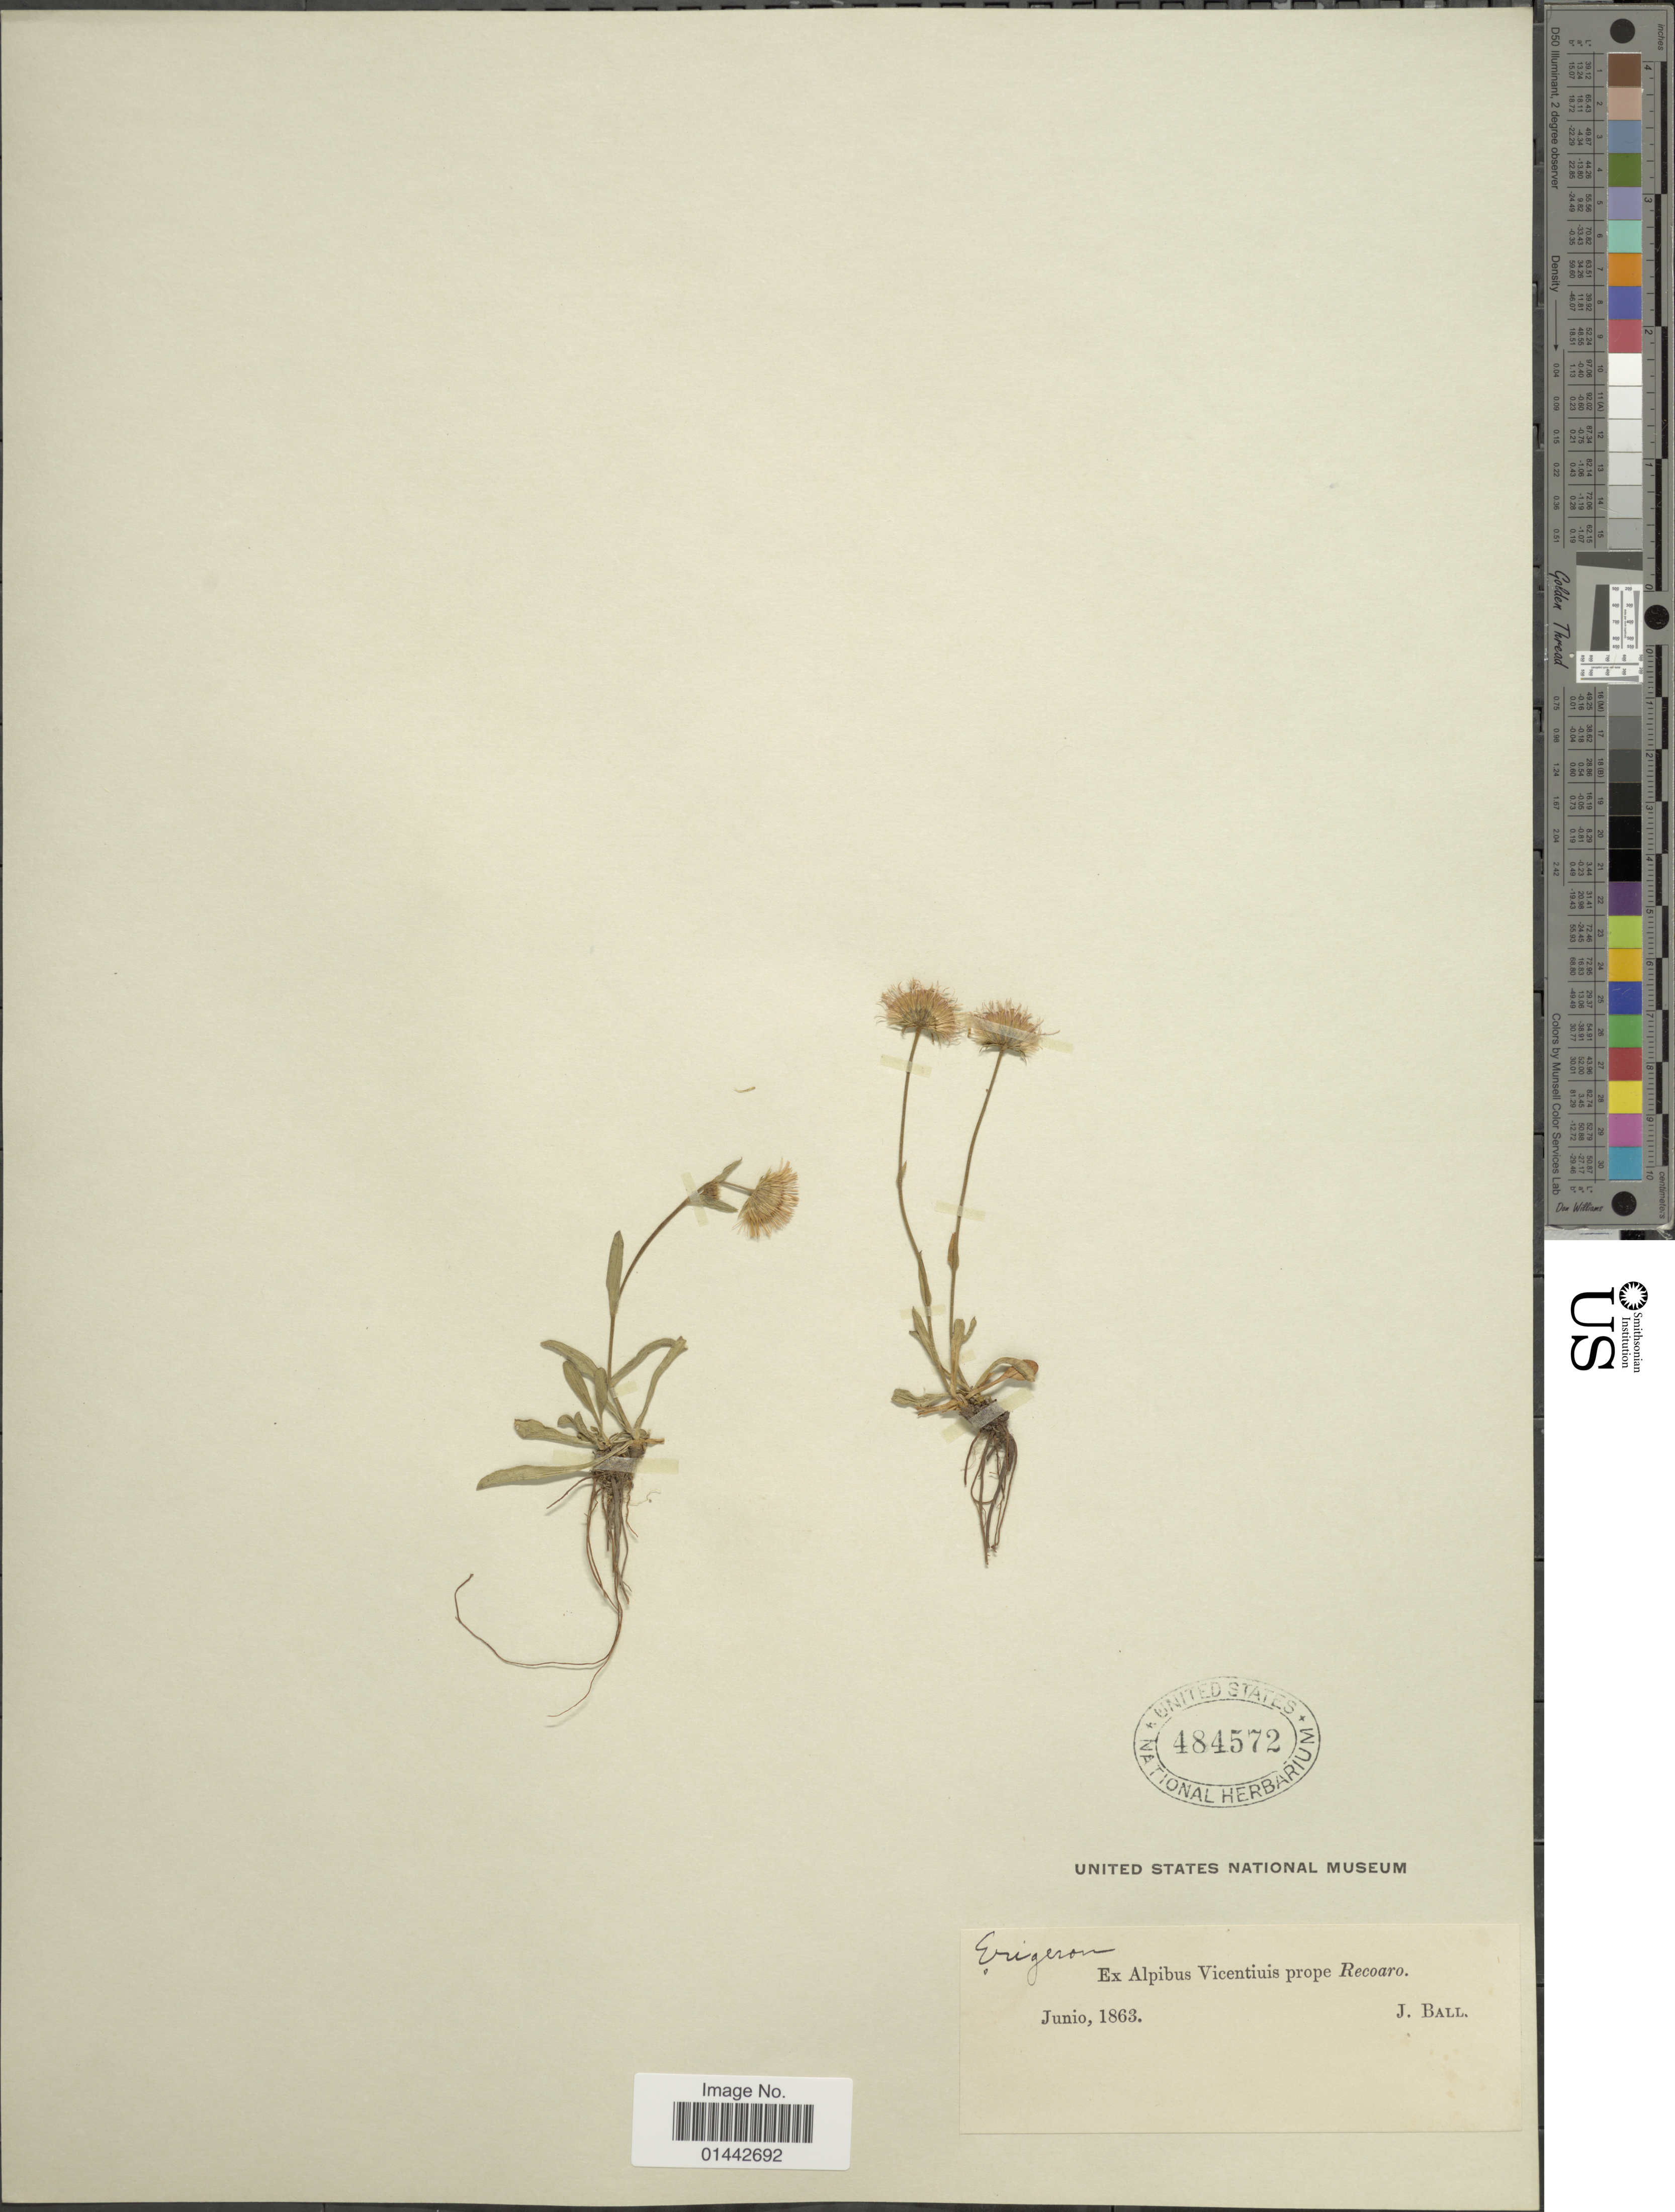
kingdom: Plantae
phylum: Tracheophyta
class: Magnoliopsida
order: Asterales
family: Asteraceae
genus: Erigeron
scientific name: Erigeron alpinus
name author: L.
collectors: J. Ball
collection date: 1863-06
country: Italy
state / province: Veneto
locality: Ex Alpibus Vicentiuis prpe Recoaro.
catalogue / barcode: US 484572